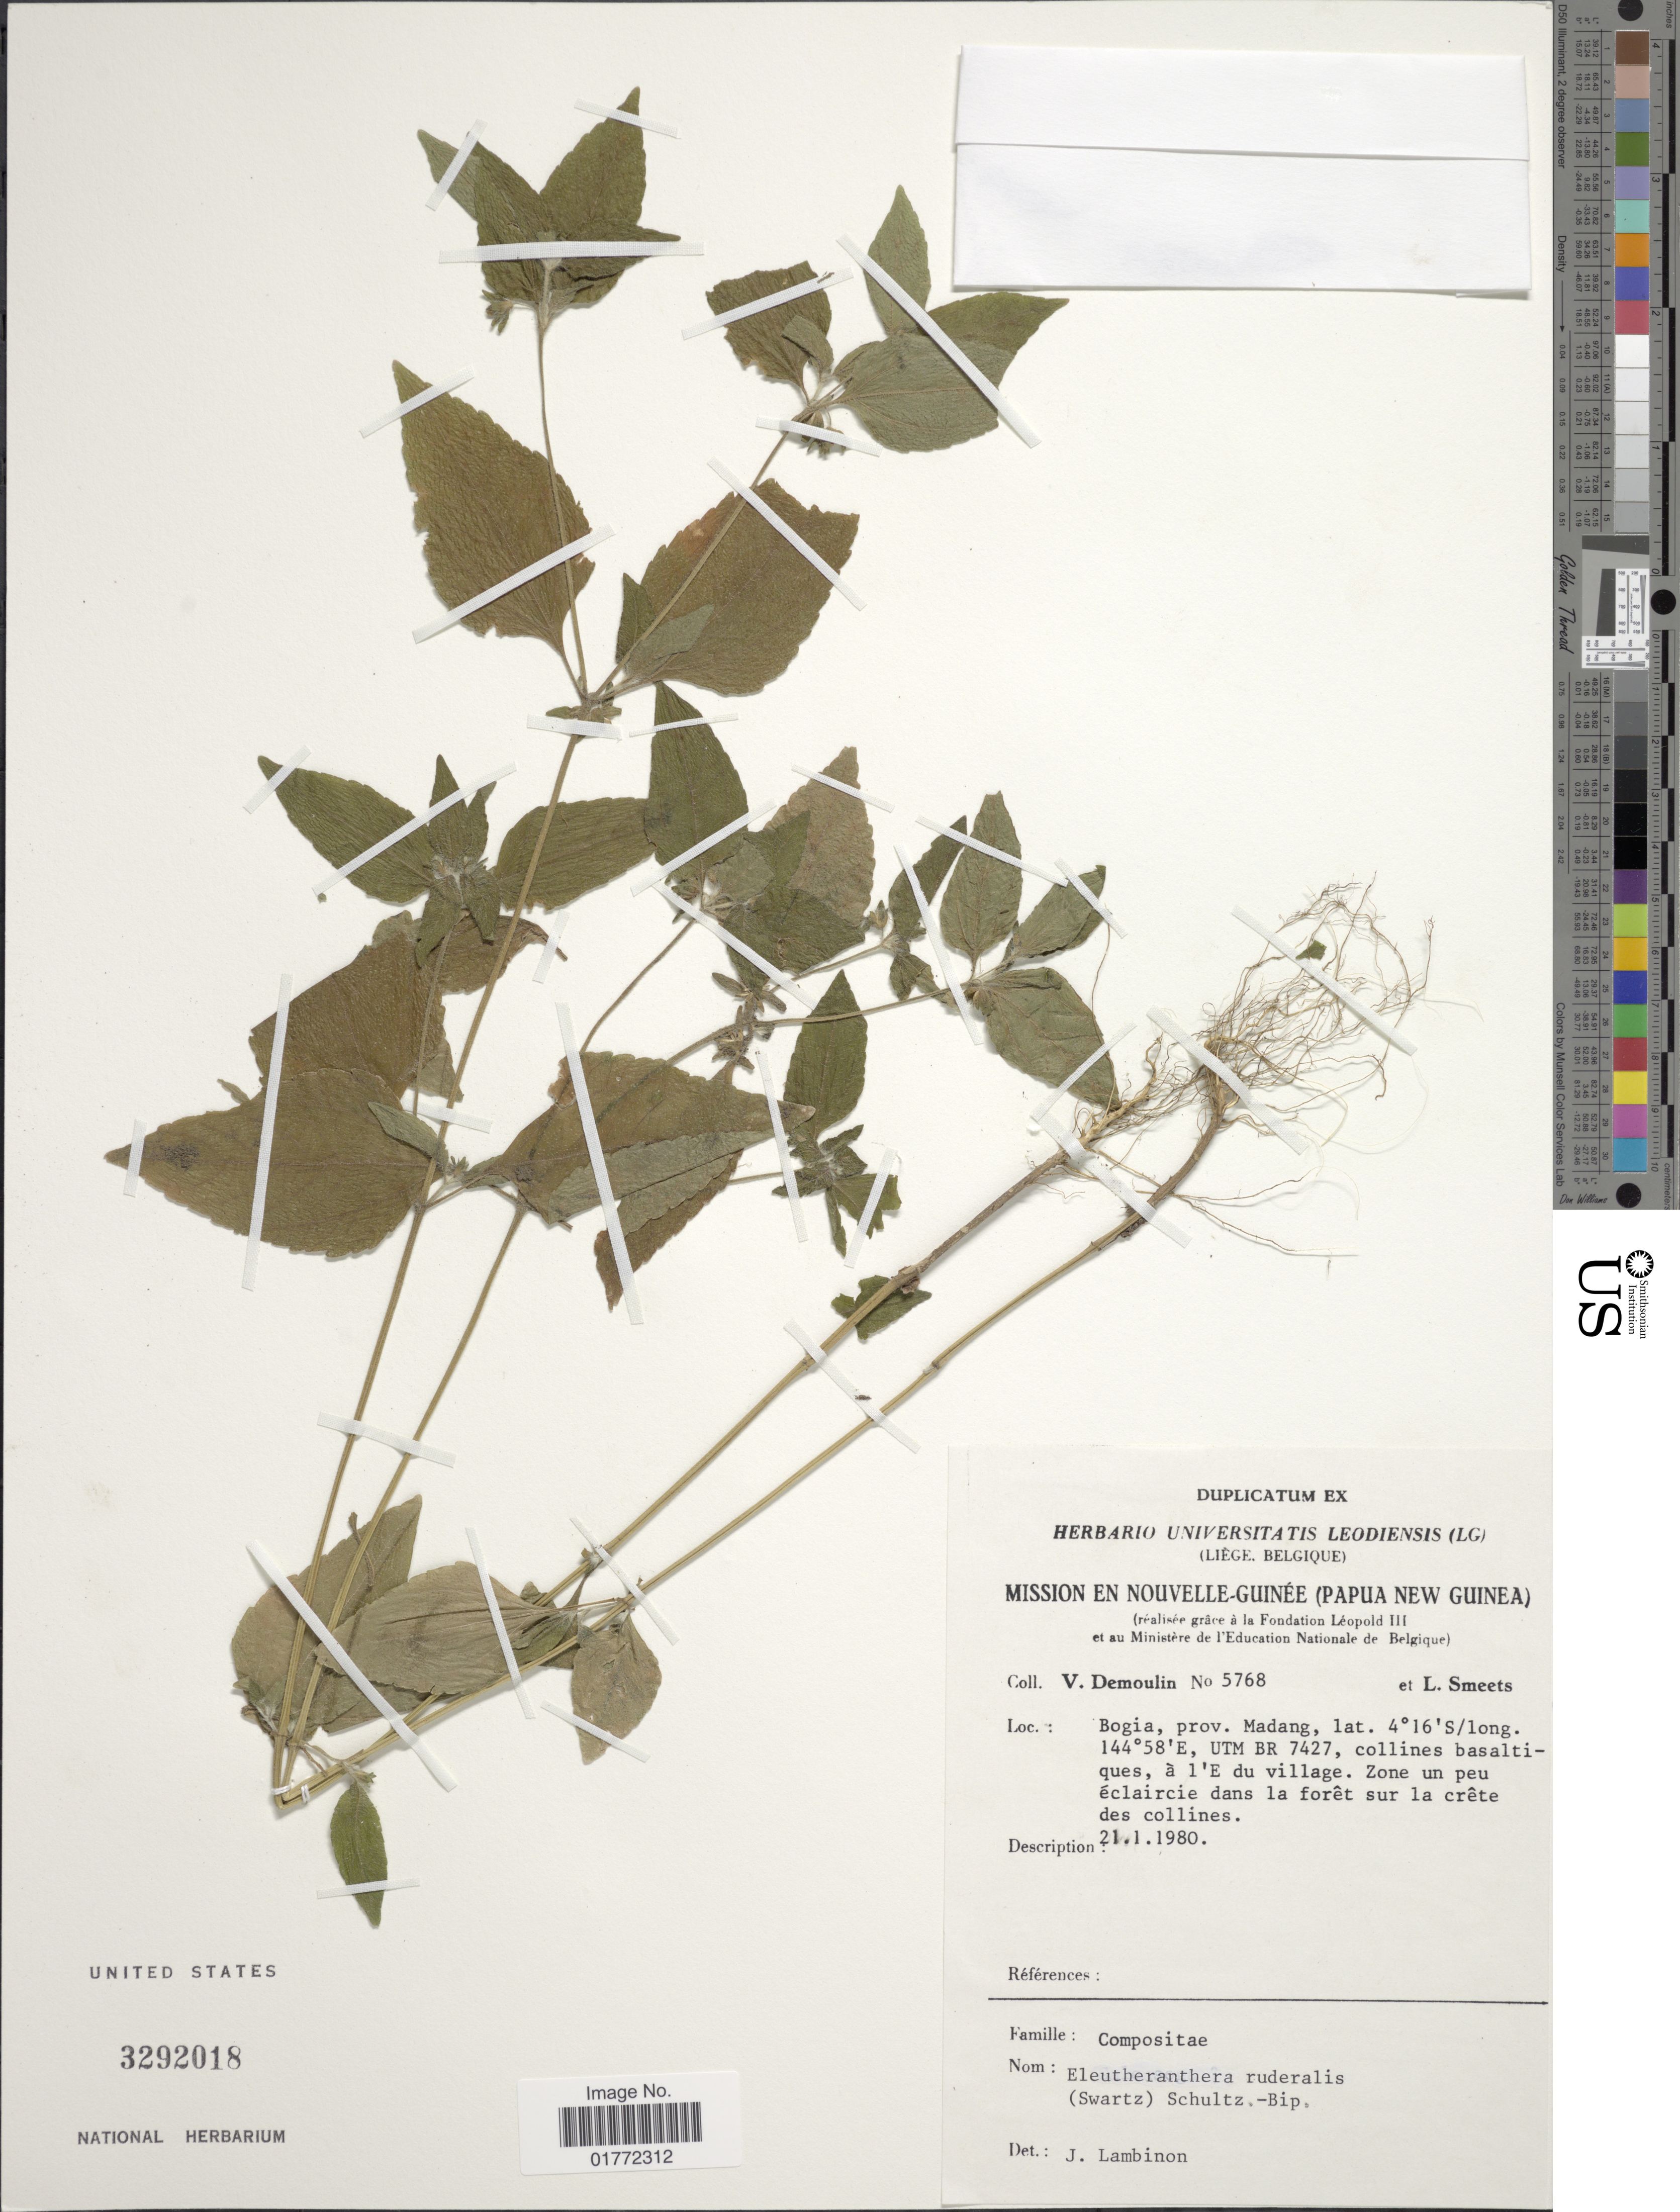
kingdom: Plantae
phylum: Tracheophyta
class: Magnoliopsida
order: Asterales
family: Asteraceae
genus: Eleutheranthera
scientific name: Eleutheranthera ruderalis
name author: (Sw.) Sch. Bip.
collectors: V. Demoulin & L. Smeets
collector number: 5768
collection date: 1980-01-21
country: Papua New Guinea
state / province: Madang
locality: Nouvelle - Guinee (Papua New Guinea) Bogia, UTM BR 7427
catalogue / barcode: US 3292018